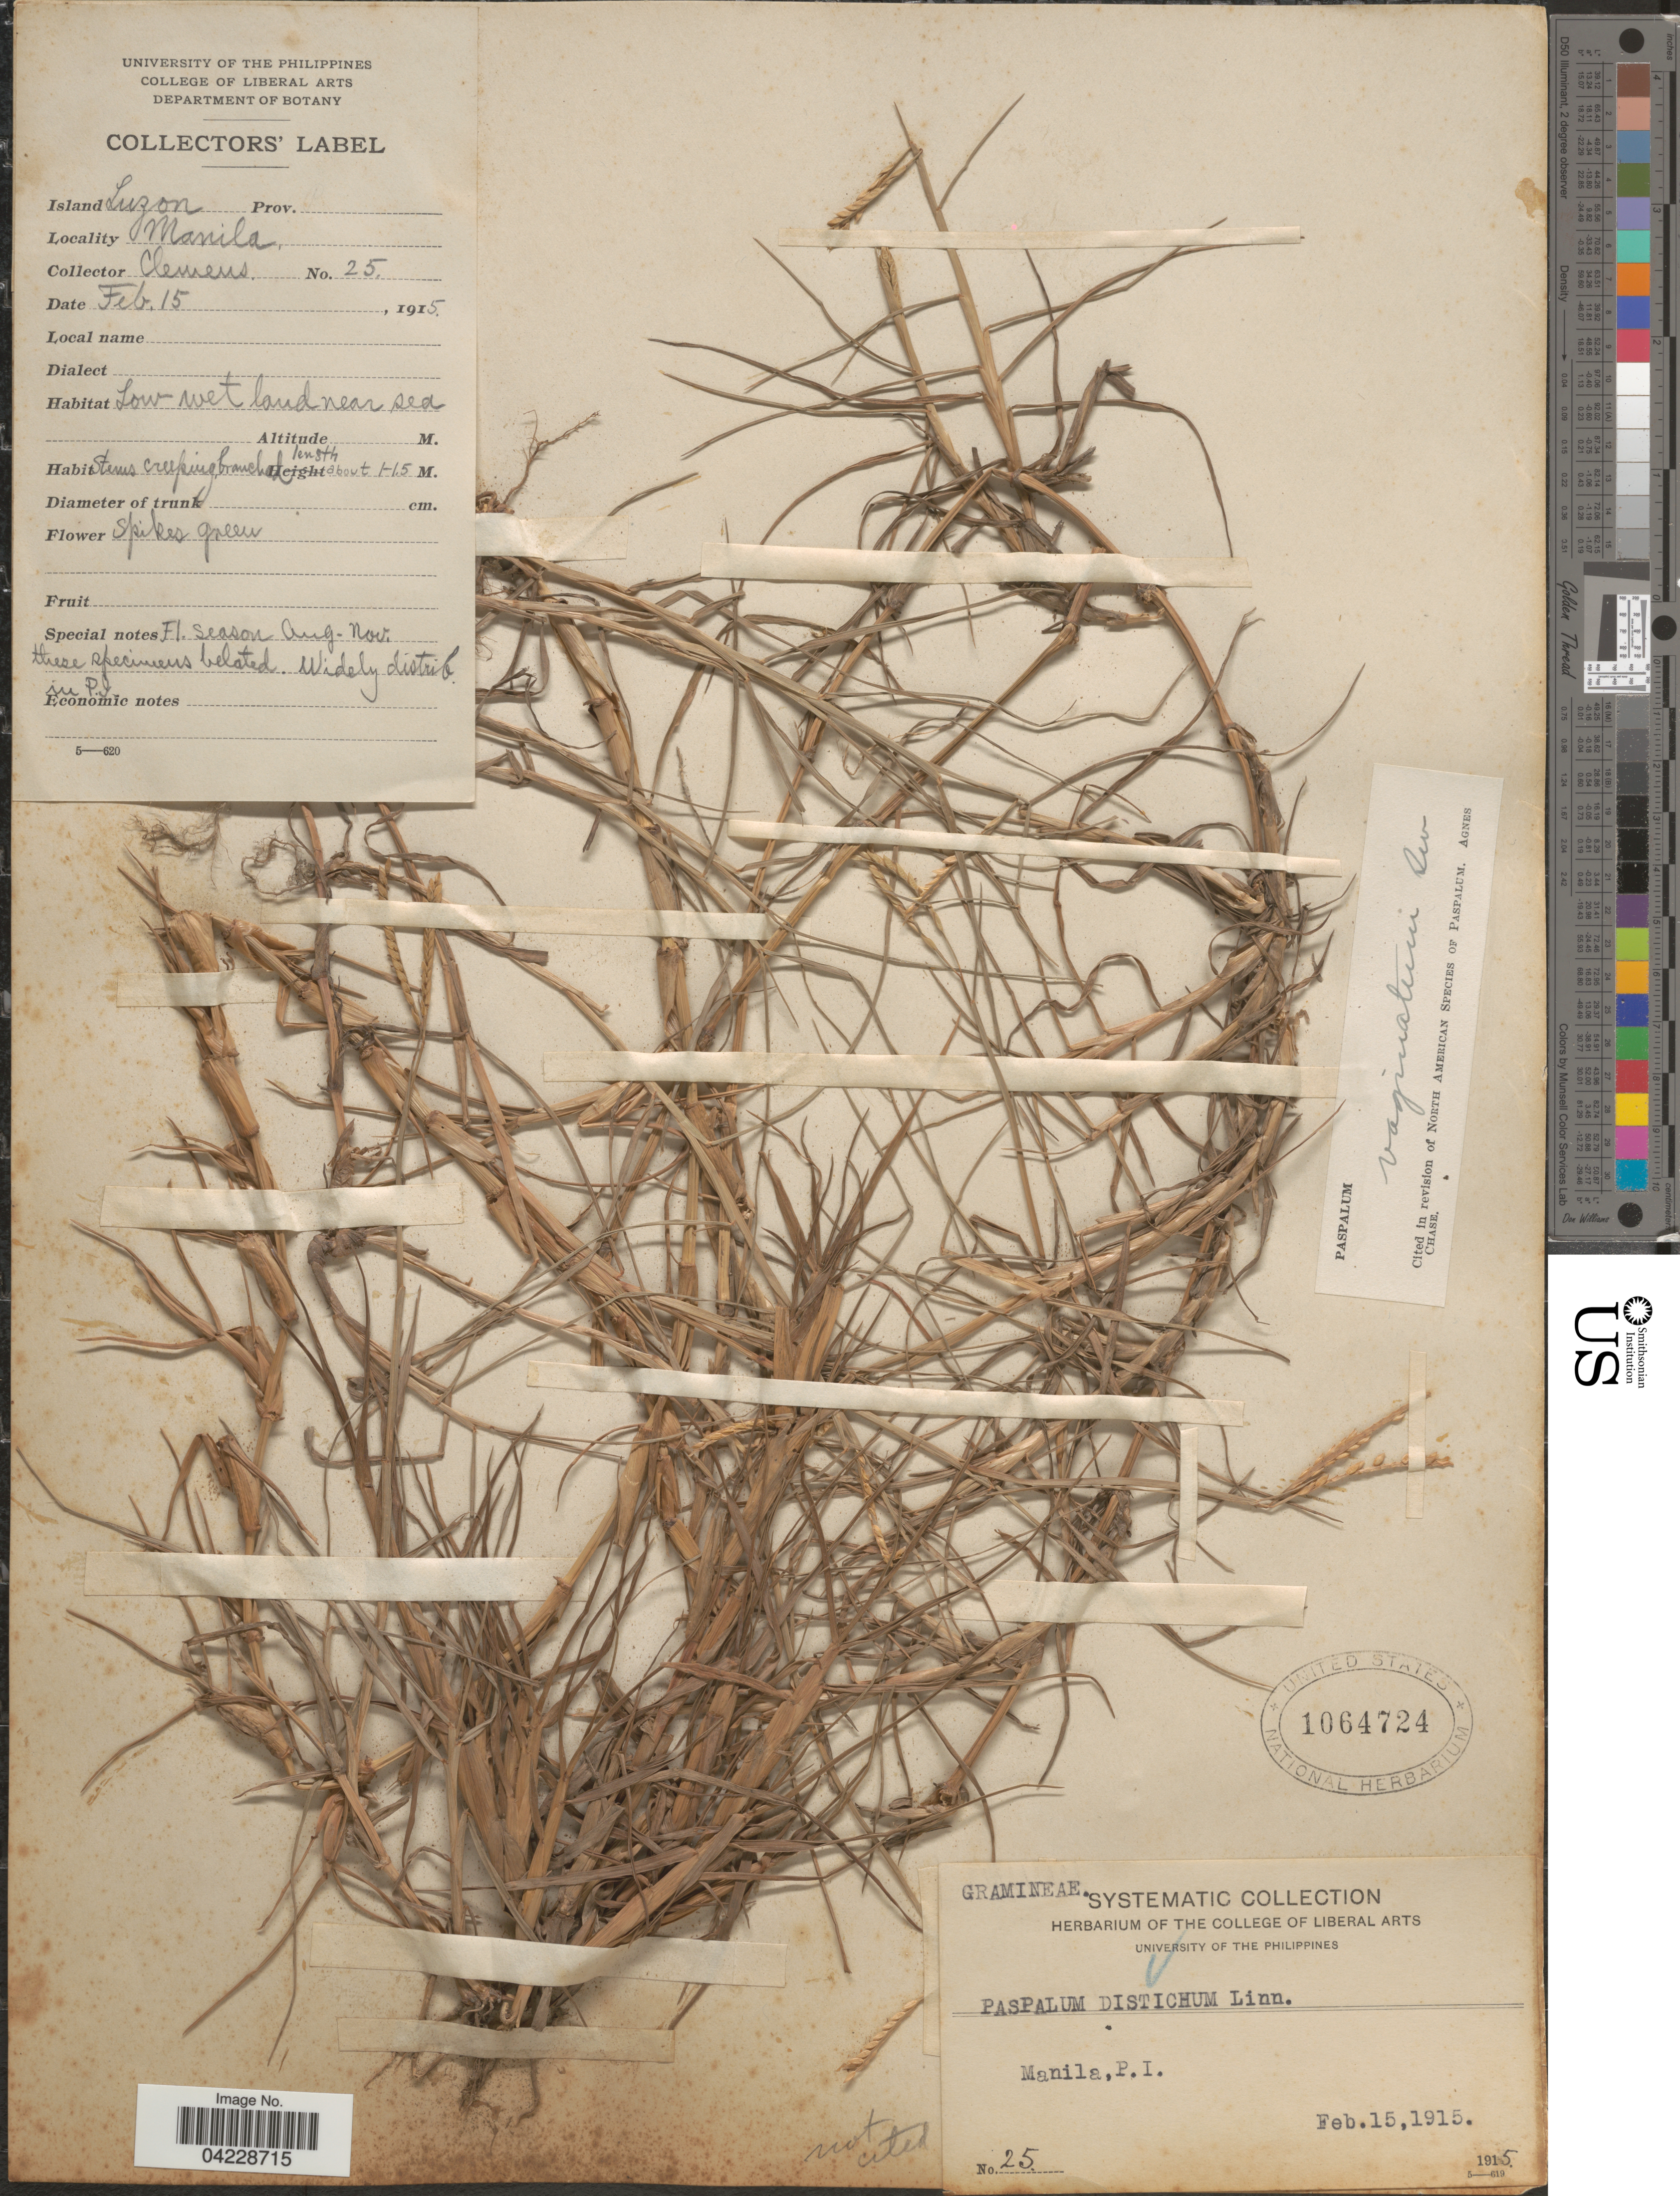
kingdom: Plantae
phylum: Tracheophyta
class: Liliopsida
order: Poales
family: Poaceae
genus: Paspalum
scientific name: Paspalum distichum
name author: L.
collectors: -. Clemens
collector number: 25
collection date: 1915-02-15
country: Philippines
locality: Island Luzon. Manila. Low wet land near sea.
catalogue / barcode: US 1064724